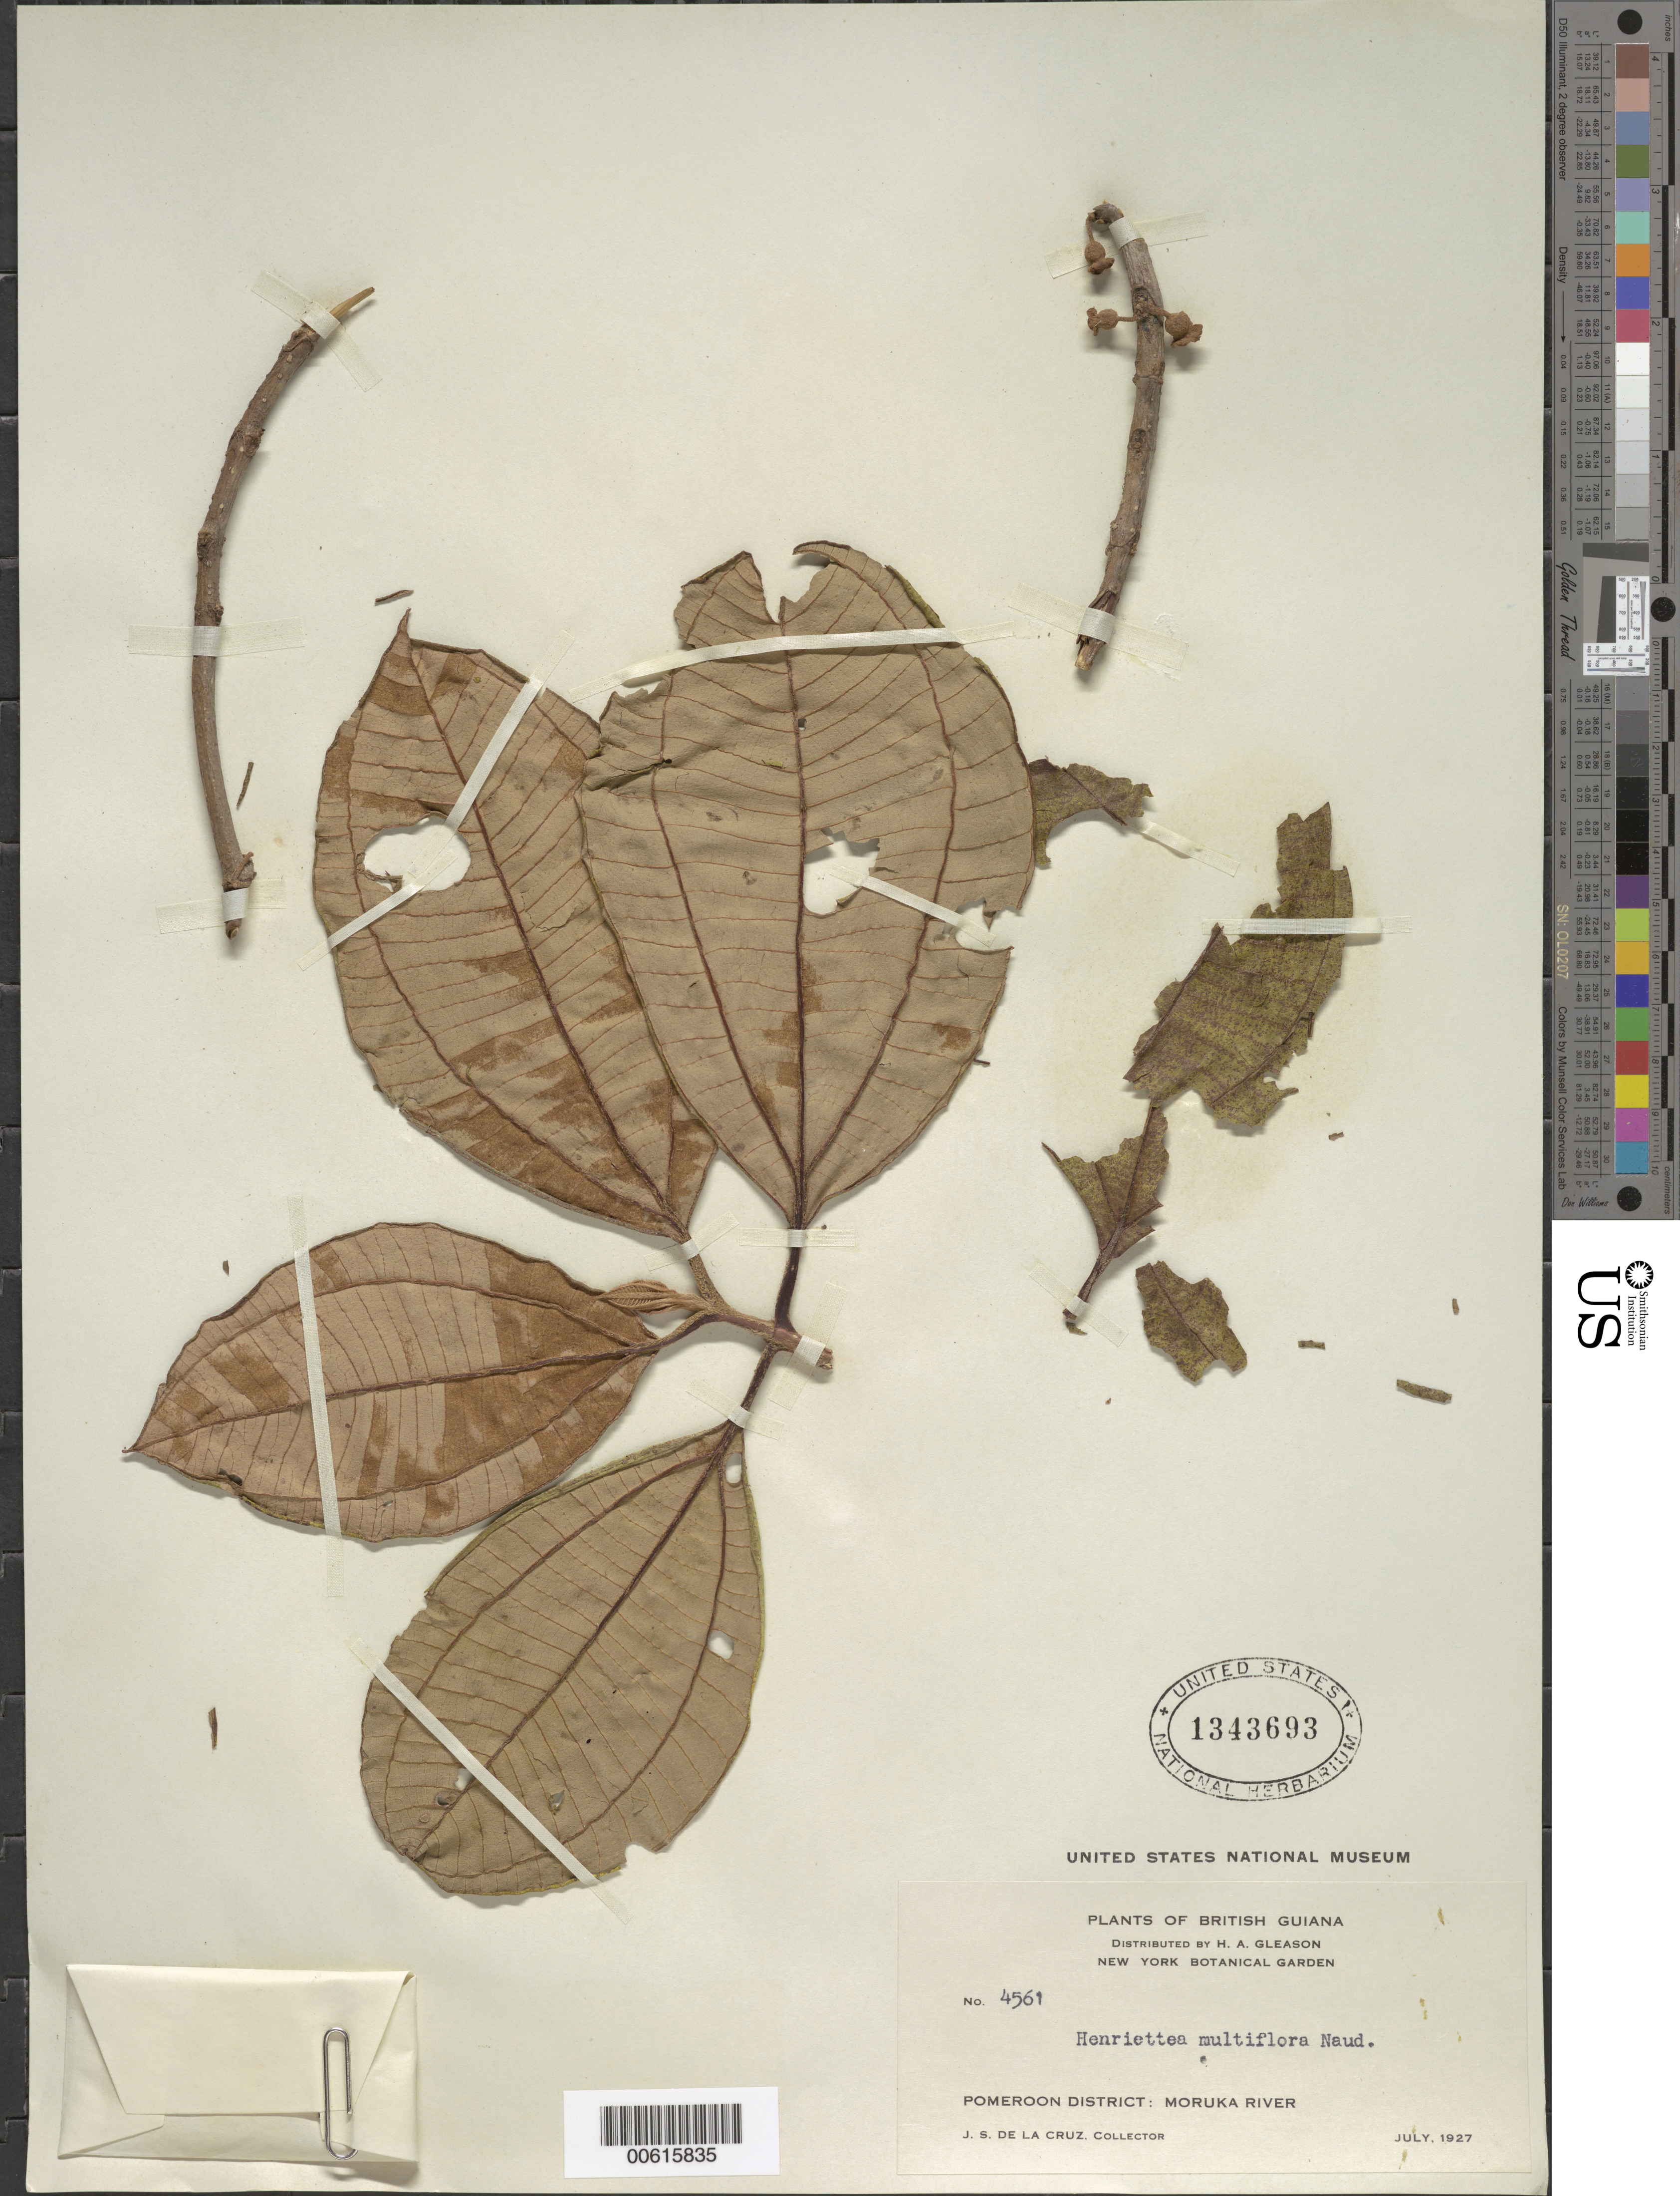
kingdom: Plantae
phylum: Tracheophyta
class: Magnoliopsida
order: Myrtales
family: Melastomataceae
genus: Henriettea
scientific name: Henriettea multiflora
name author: Naudin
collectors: J. S. de la Cruz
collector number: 4561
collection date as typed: Jul-27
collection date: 1927-07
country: Guyana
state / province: Barima-Waini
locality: Moruka R., Pomeroon Dist.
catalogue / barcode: US 1343693